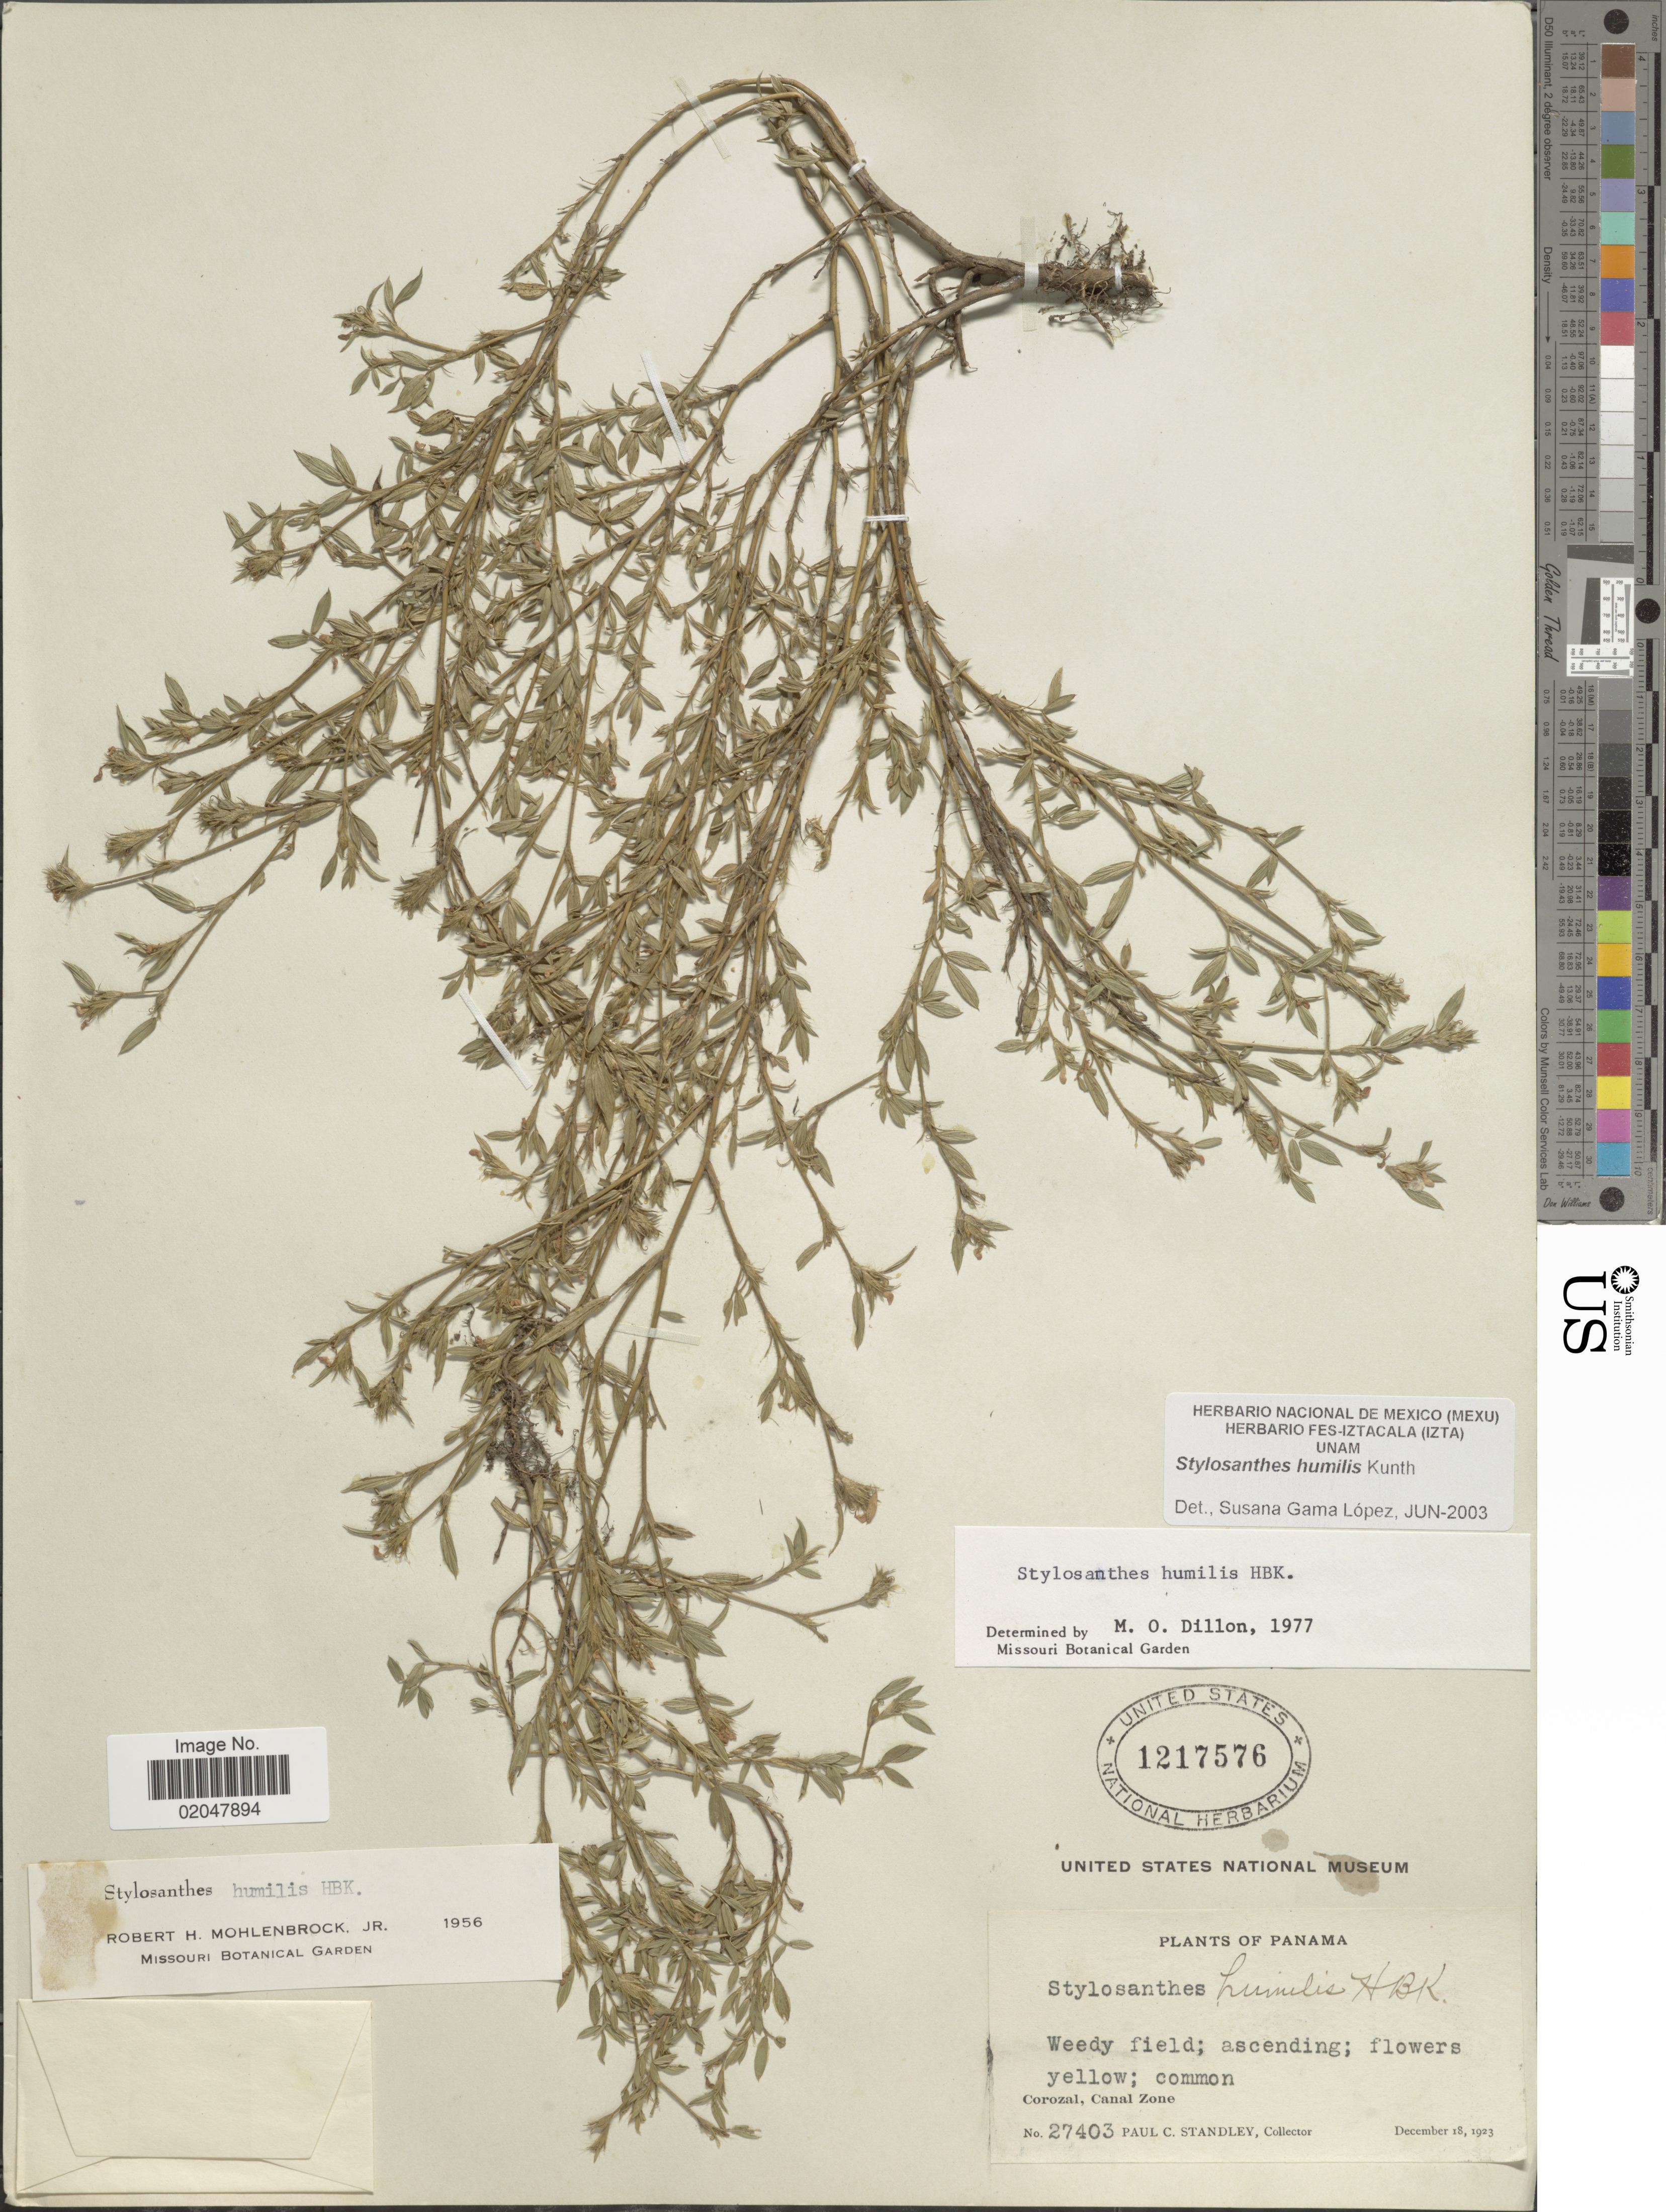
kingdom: Plantae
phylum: Tracheophyta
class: Magnoliopsida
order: Fabales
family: Fabaceae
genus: Stylosanthes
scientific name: Stylosanthes humilis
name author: Kunth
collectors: P. C. Standley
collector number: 27403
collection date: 1923-12-18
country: Panama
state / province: Colón / Panamá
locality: Corozal, Canal Zone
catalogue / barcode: US 1217576